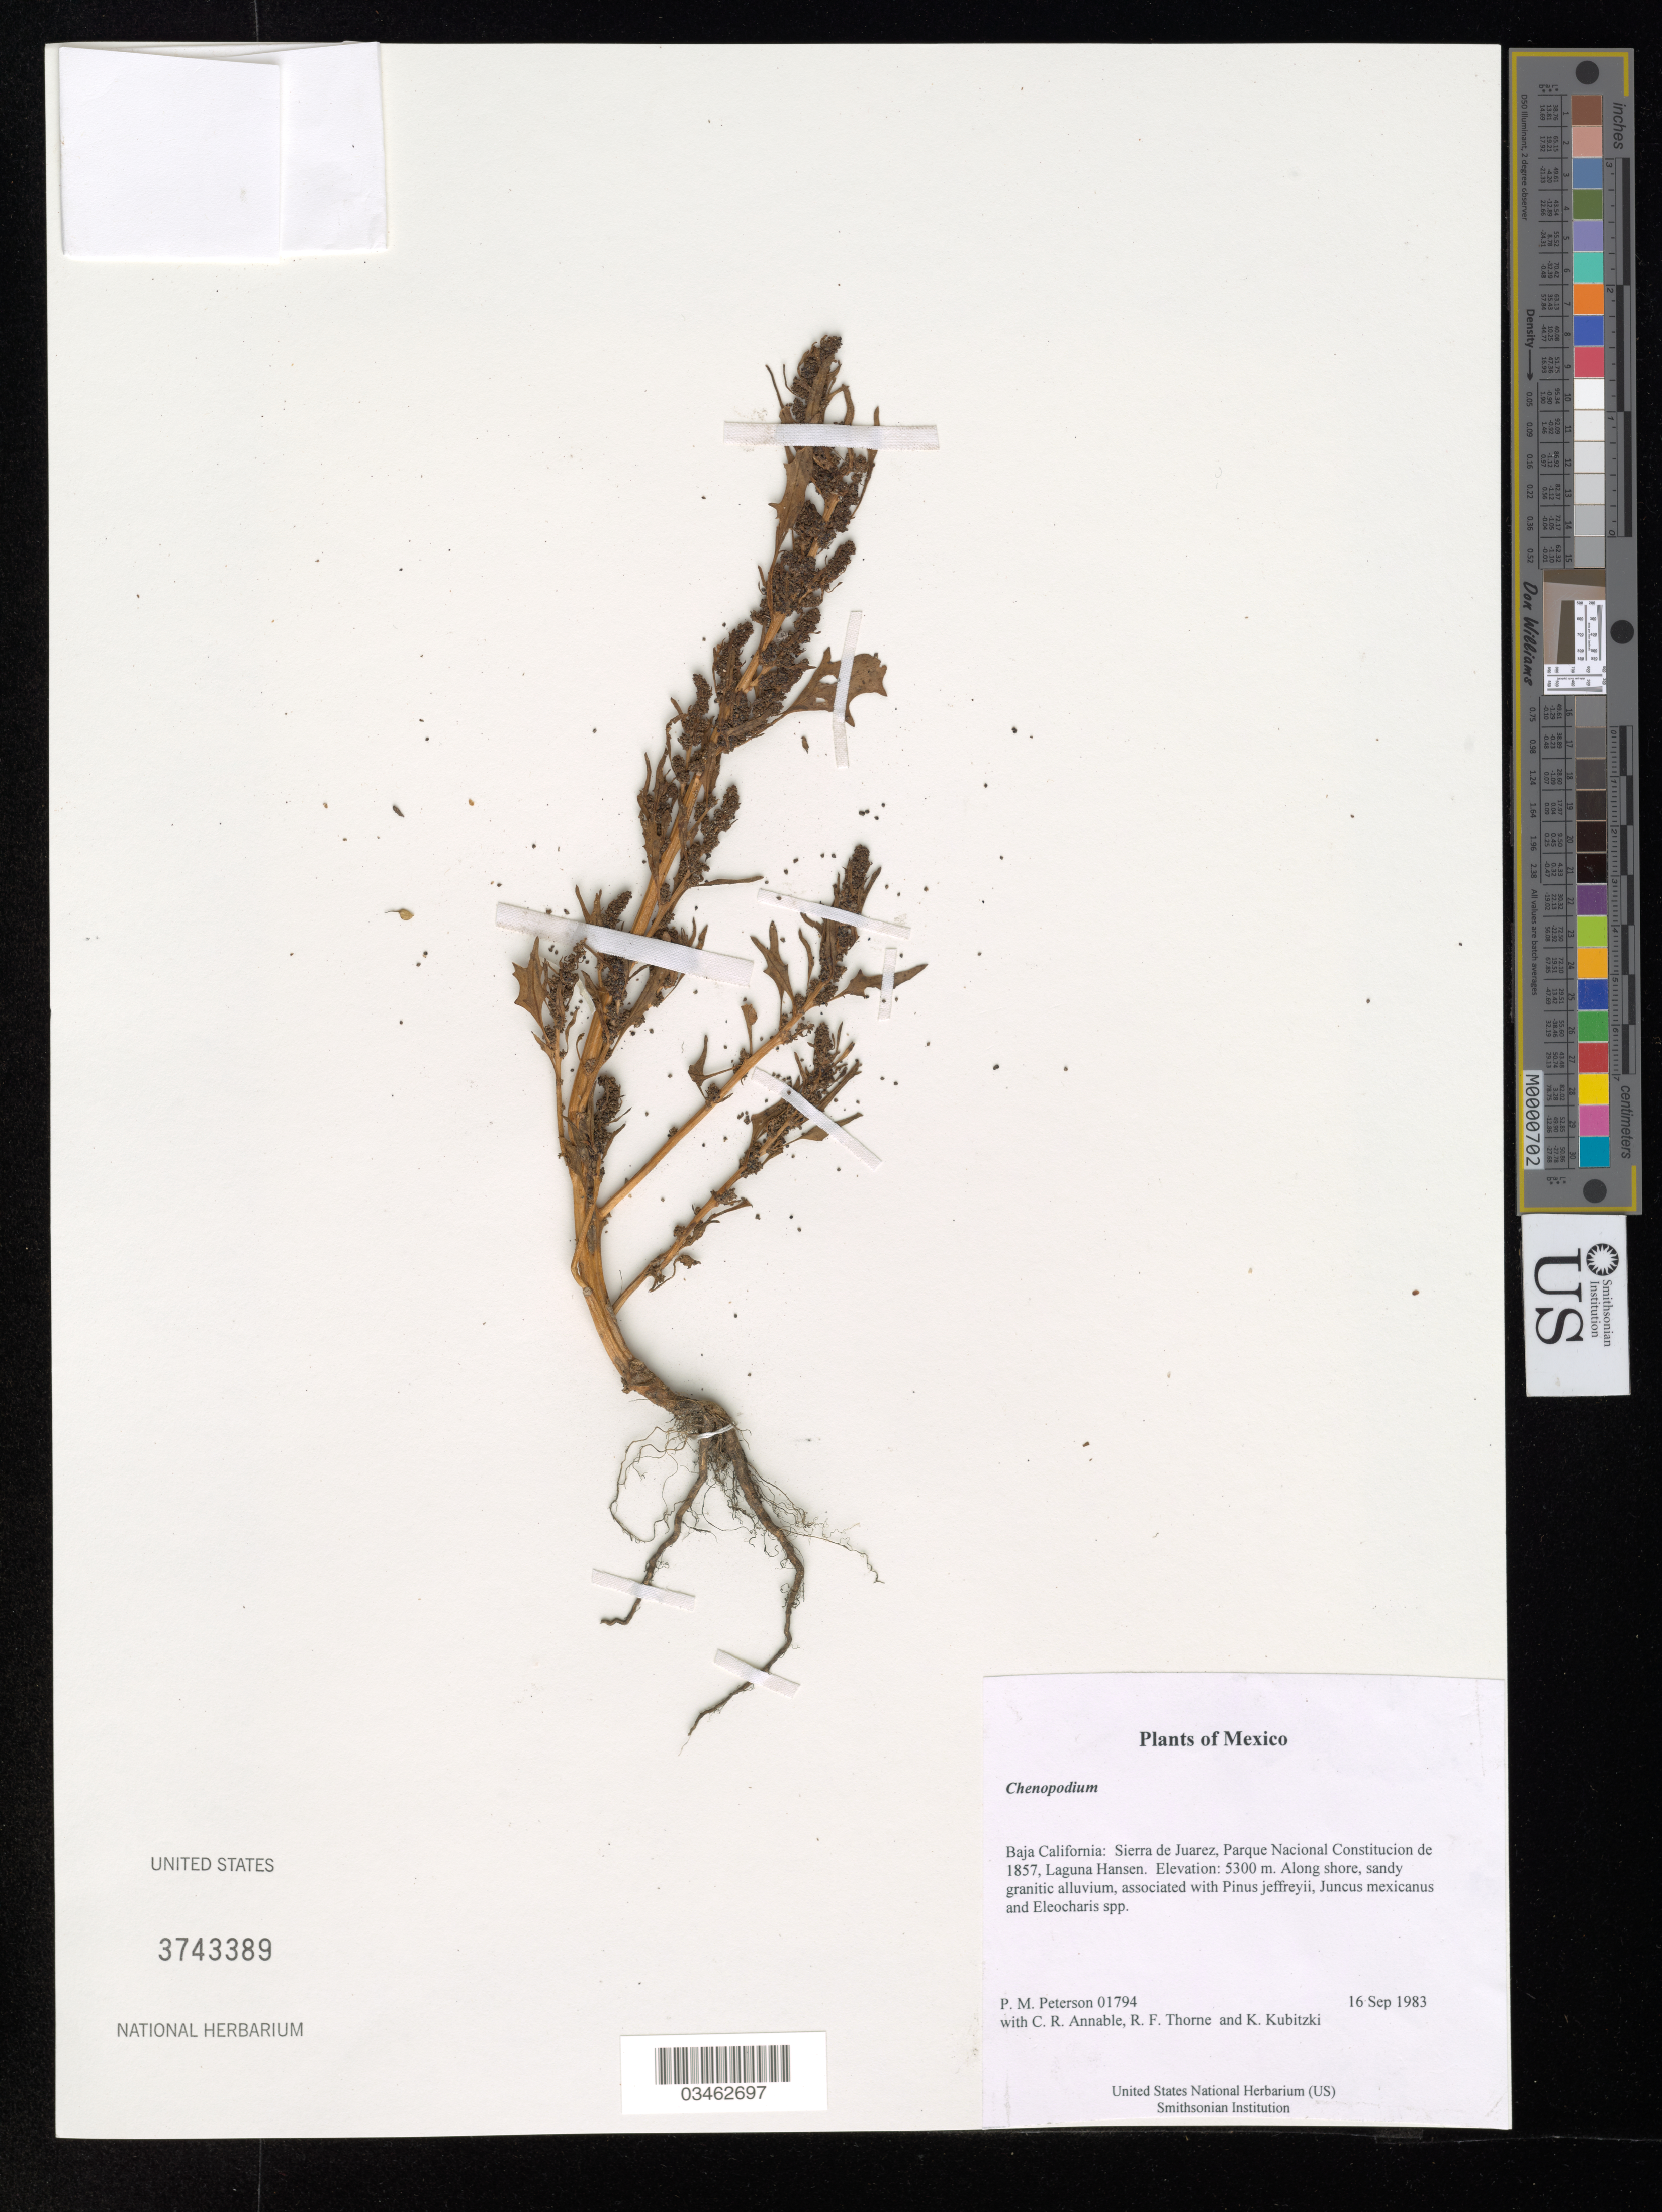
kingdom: Plantae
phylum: Tracheophyta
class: Magnoliopsida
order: Caryophyllales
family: Amaranthaceae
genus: Chenopodium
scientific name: Chenopodium sp.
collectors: P. M. Peterson, C. R. Annable, R. F. Thorne & K. Kubitzki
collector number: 01794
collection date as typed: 16 Sep 1983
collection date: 1983-09-16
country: Mexico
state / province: Baja California Norte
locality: Sierra de Juarez, Parque Nacional Constitucion de 1857, Laguna Hansen.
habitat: Along shore, sandy granitic alluvium, associated with Pinus jeffreyii, Juncus mexicanus and Eleocharis spp.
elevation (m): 5300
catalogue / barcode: US 3743389